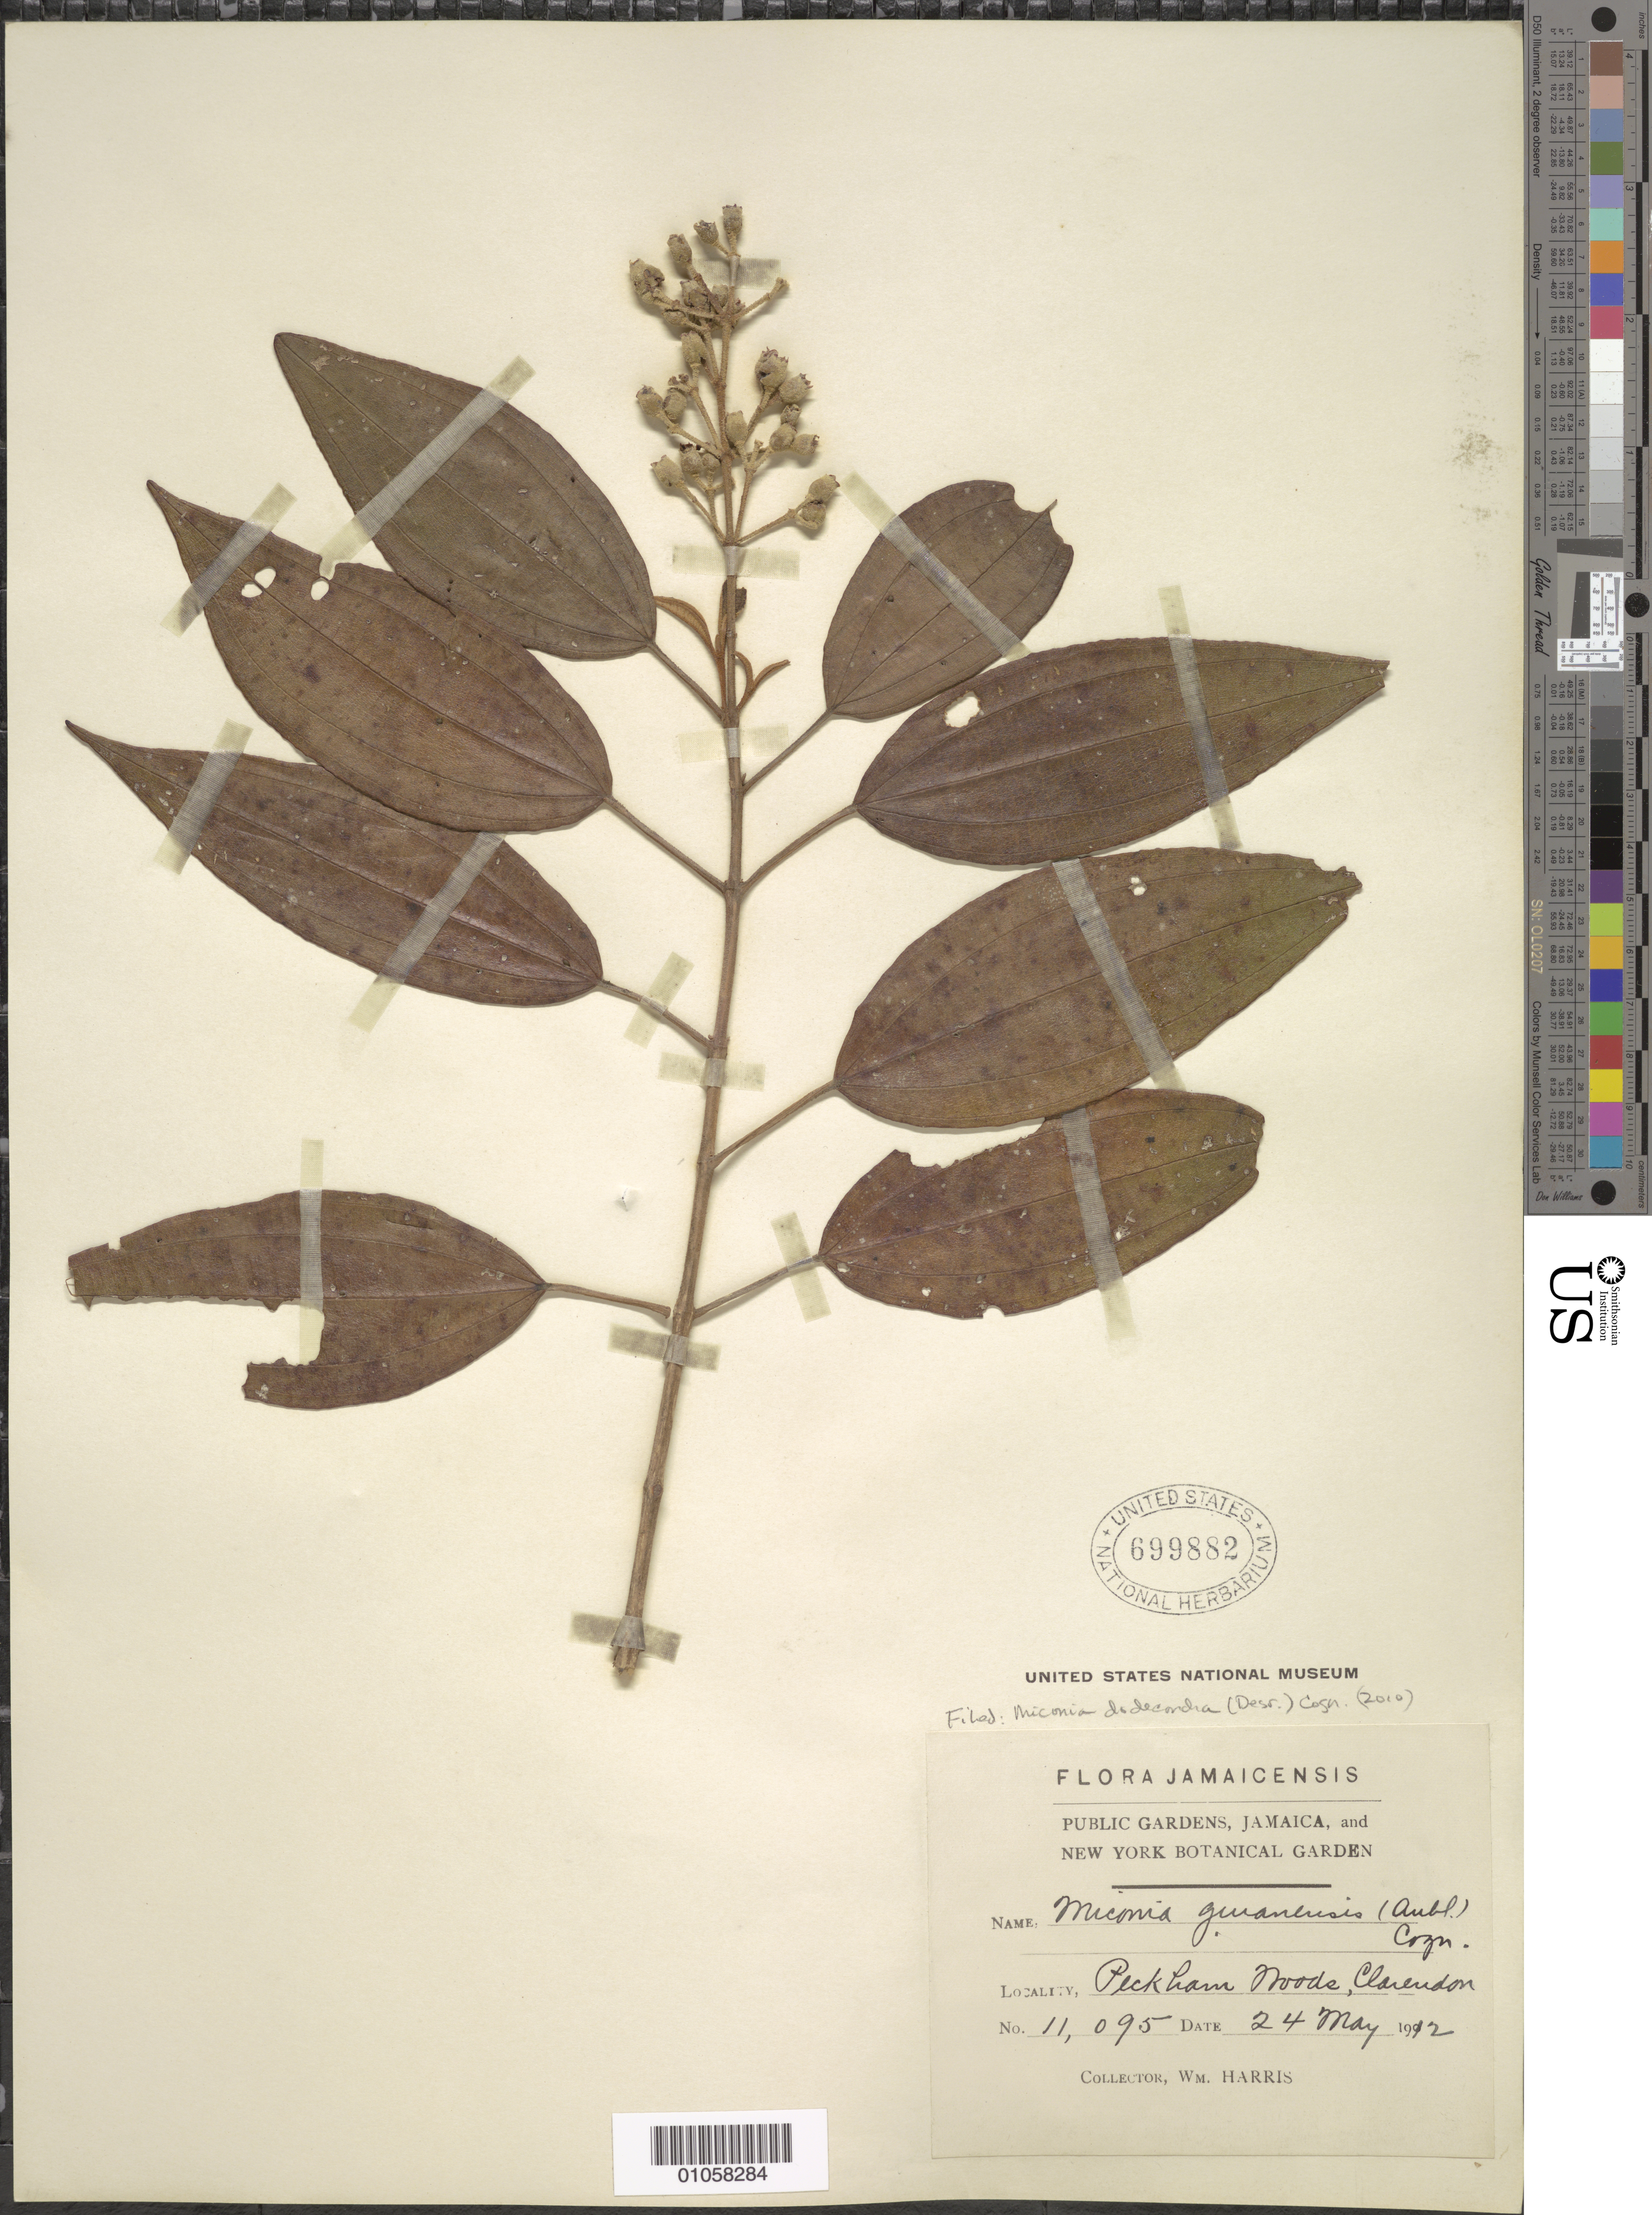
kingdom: Plantae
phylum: Tracheophyta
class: Magnoliopsida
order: Myrtales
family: Melastomataceae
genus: Miconia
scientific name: Miconia dodecandra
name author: Cogn.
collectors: W. Harris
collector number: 11095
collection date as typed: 24 May 1912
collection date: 1912-05-24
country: Jamaica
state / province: Clarendon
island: Jamaica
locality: Peckham Woods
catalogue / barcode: US 699882